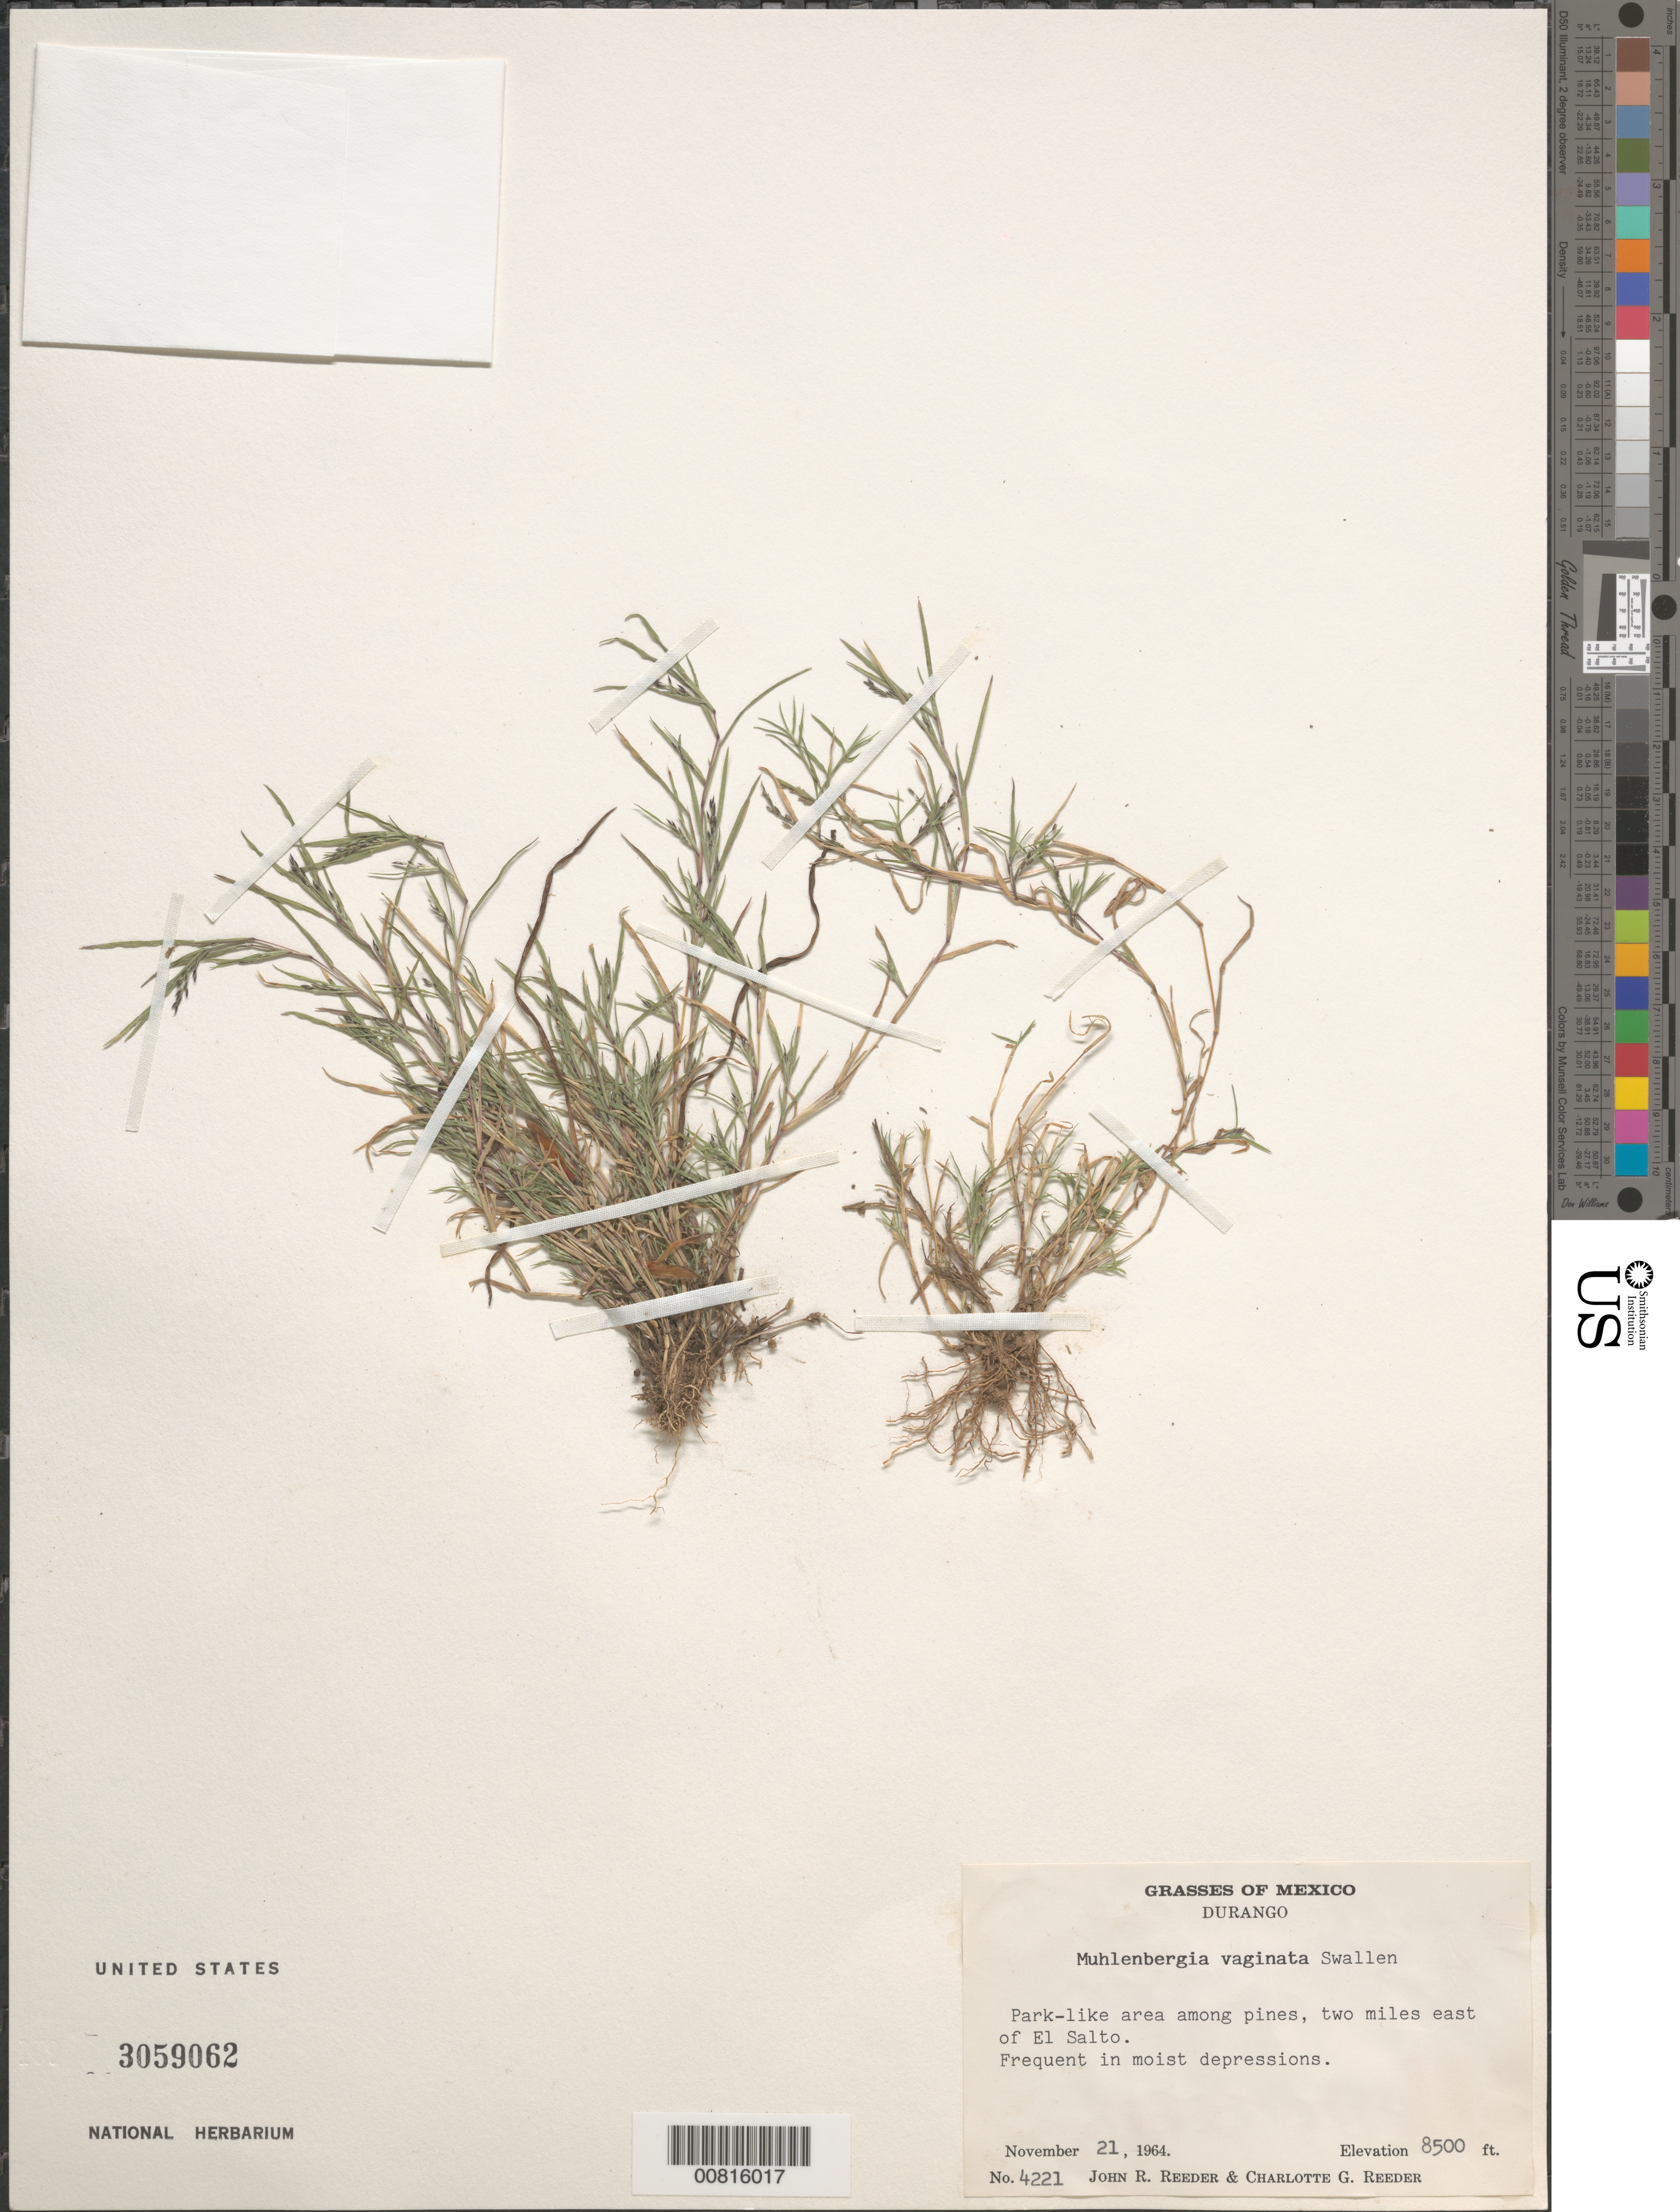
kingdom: Plantae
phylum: Tracheophyta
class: Liliopsida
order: Poales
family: Poaceae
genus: Muhlenbergia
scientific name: Muhlenbergia vaginata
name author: Swallen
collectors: J. R. Reeder & C. G. Reeder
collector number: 4221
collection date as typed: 21 Nov 1964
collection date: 1964-11-21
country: Mexico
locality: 2 mi E of El Salto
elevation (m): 2591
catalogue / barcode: US 3059062